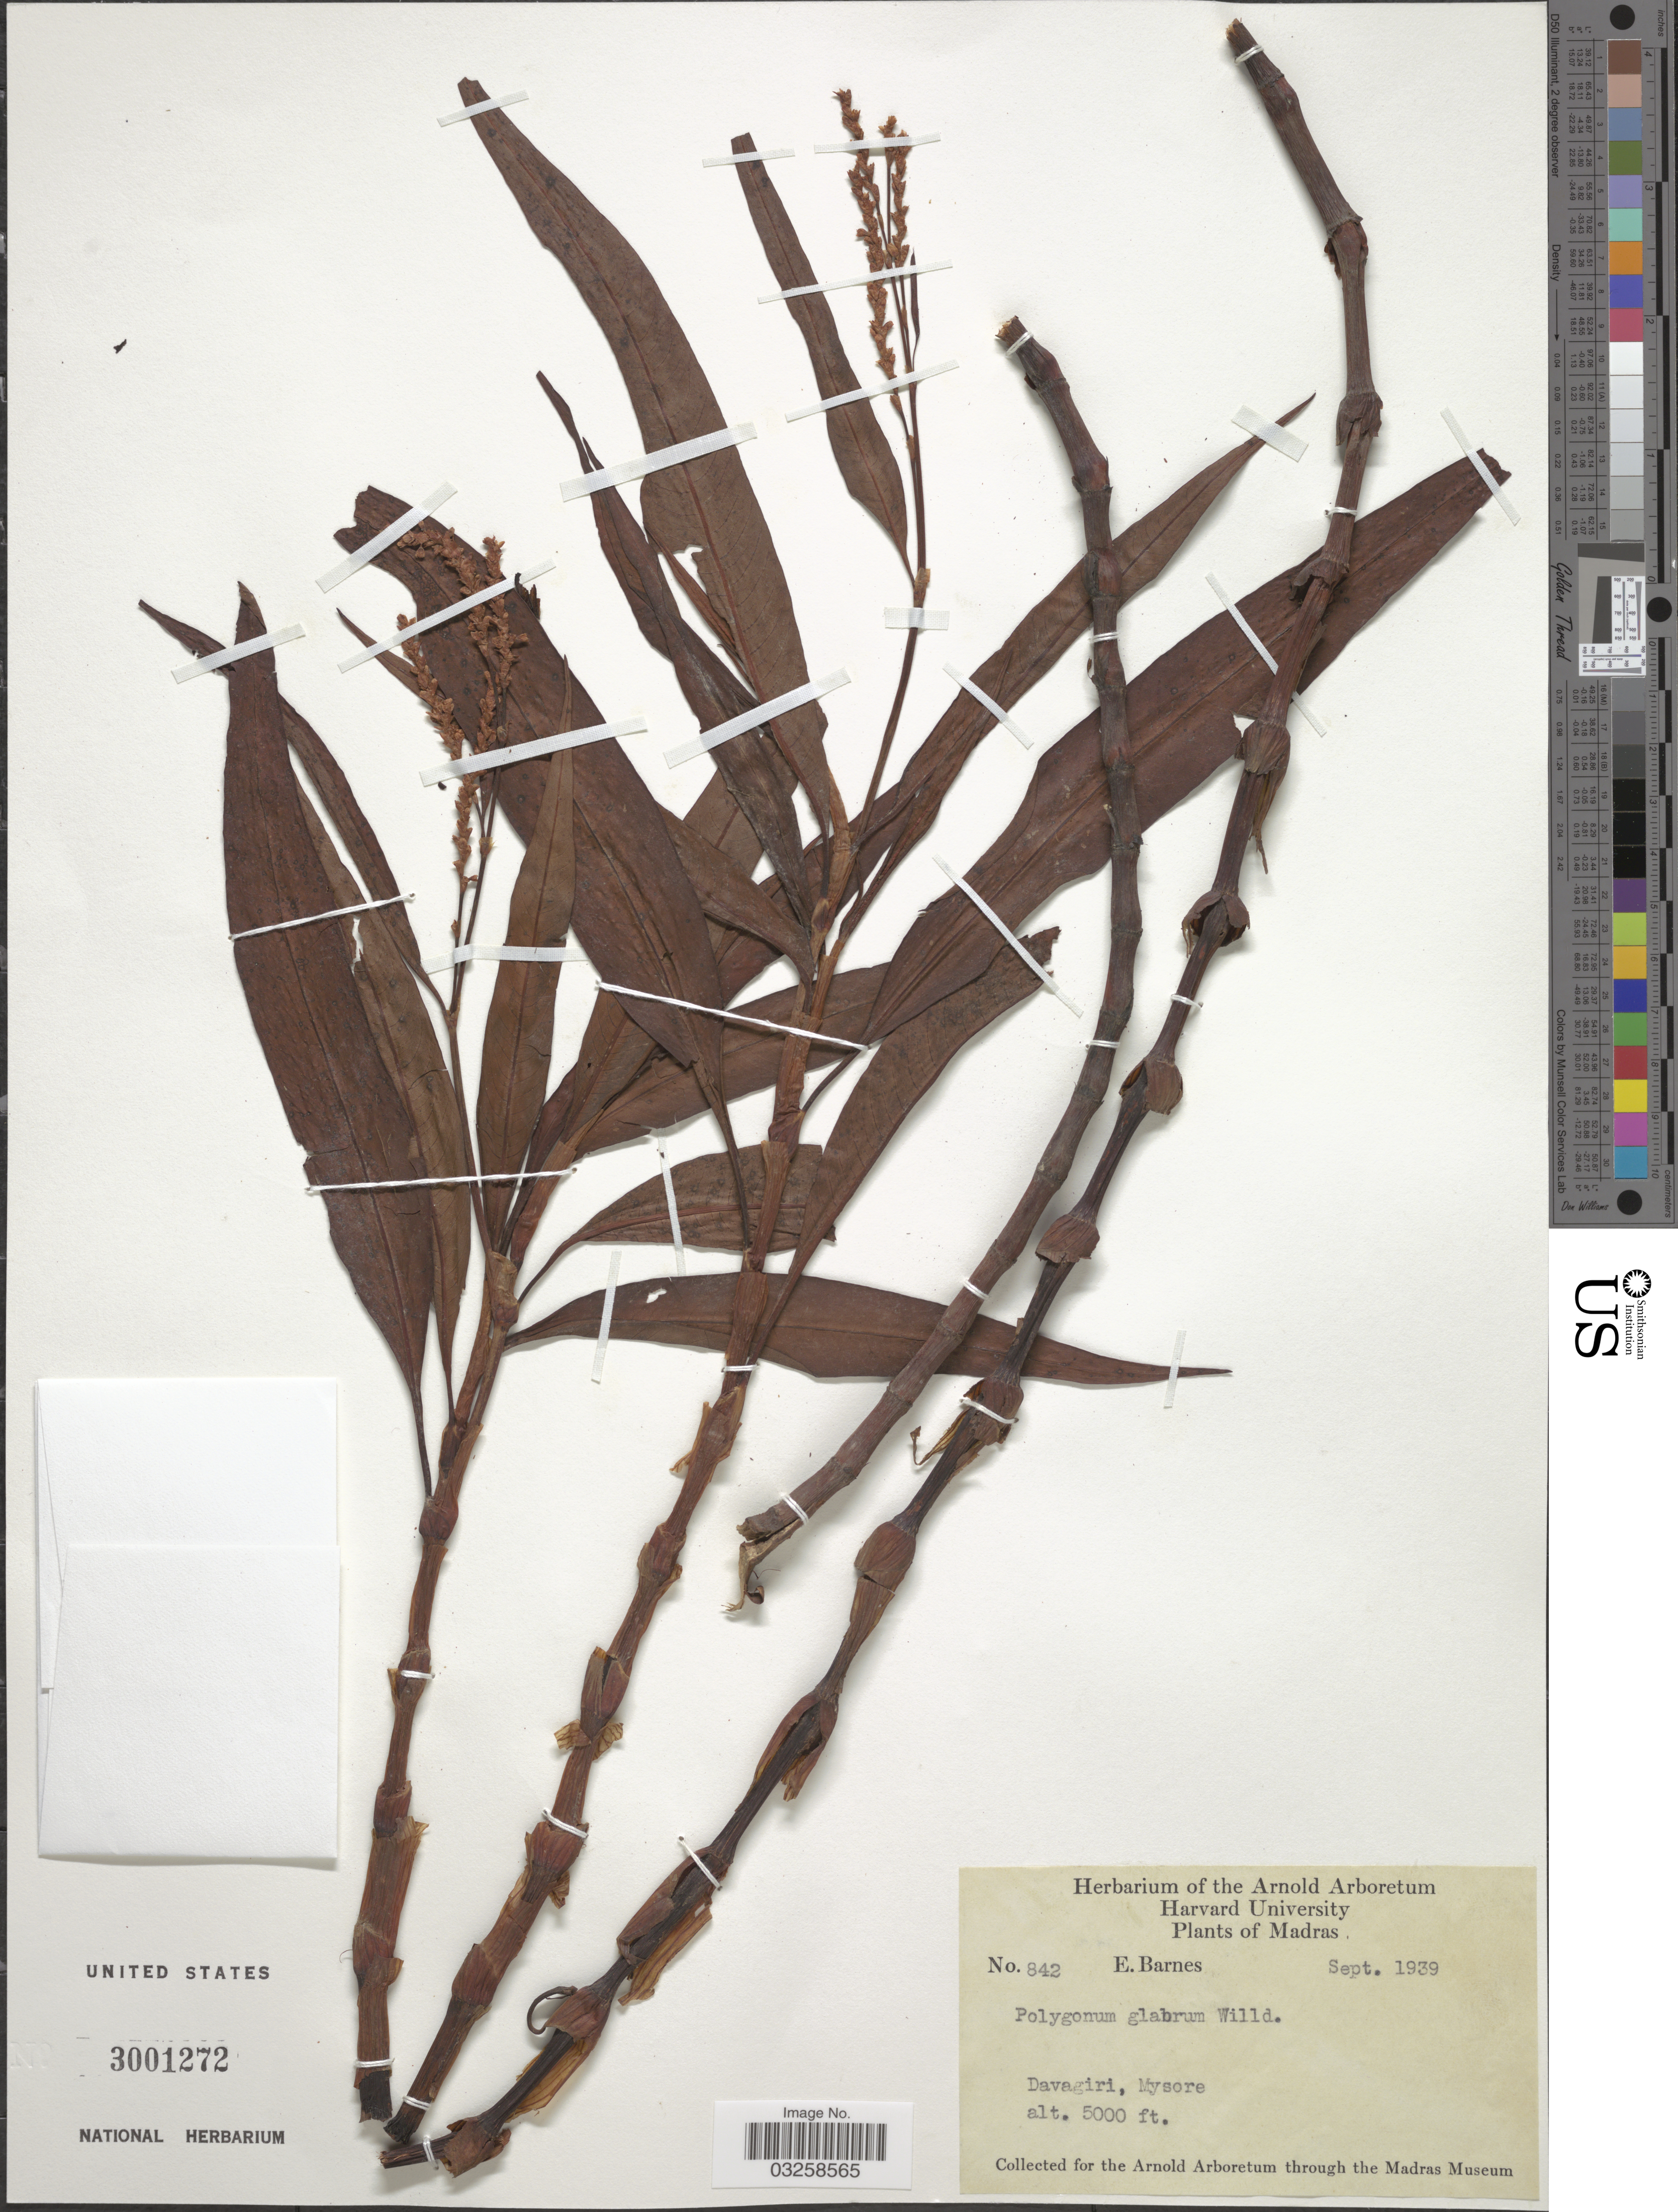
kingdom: Plantae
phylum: Tracheophyta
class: Magnoliopsida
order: Caryophyllales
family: Polygonaceae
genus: Persicaria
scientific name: Persicaria glabra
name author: (Willd.) M. Gómez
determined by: U.S. National Herbarium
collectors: E. Barnes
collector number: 842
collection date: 1939-09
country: India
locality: Madras. Davagiri, Mysore.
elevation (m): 1524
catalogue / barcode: US 3001272